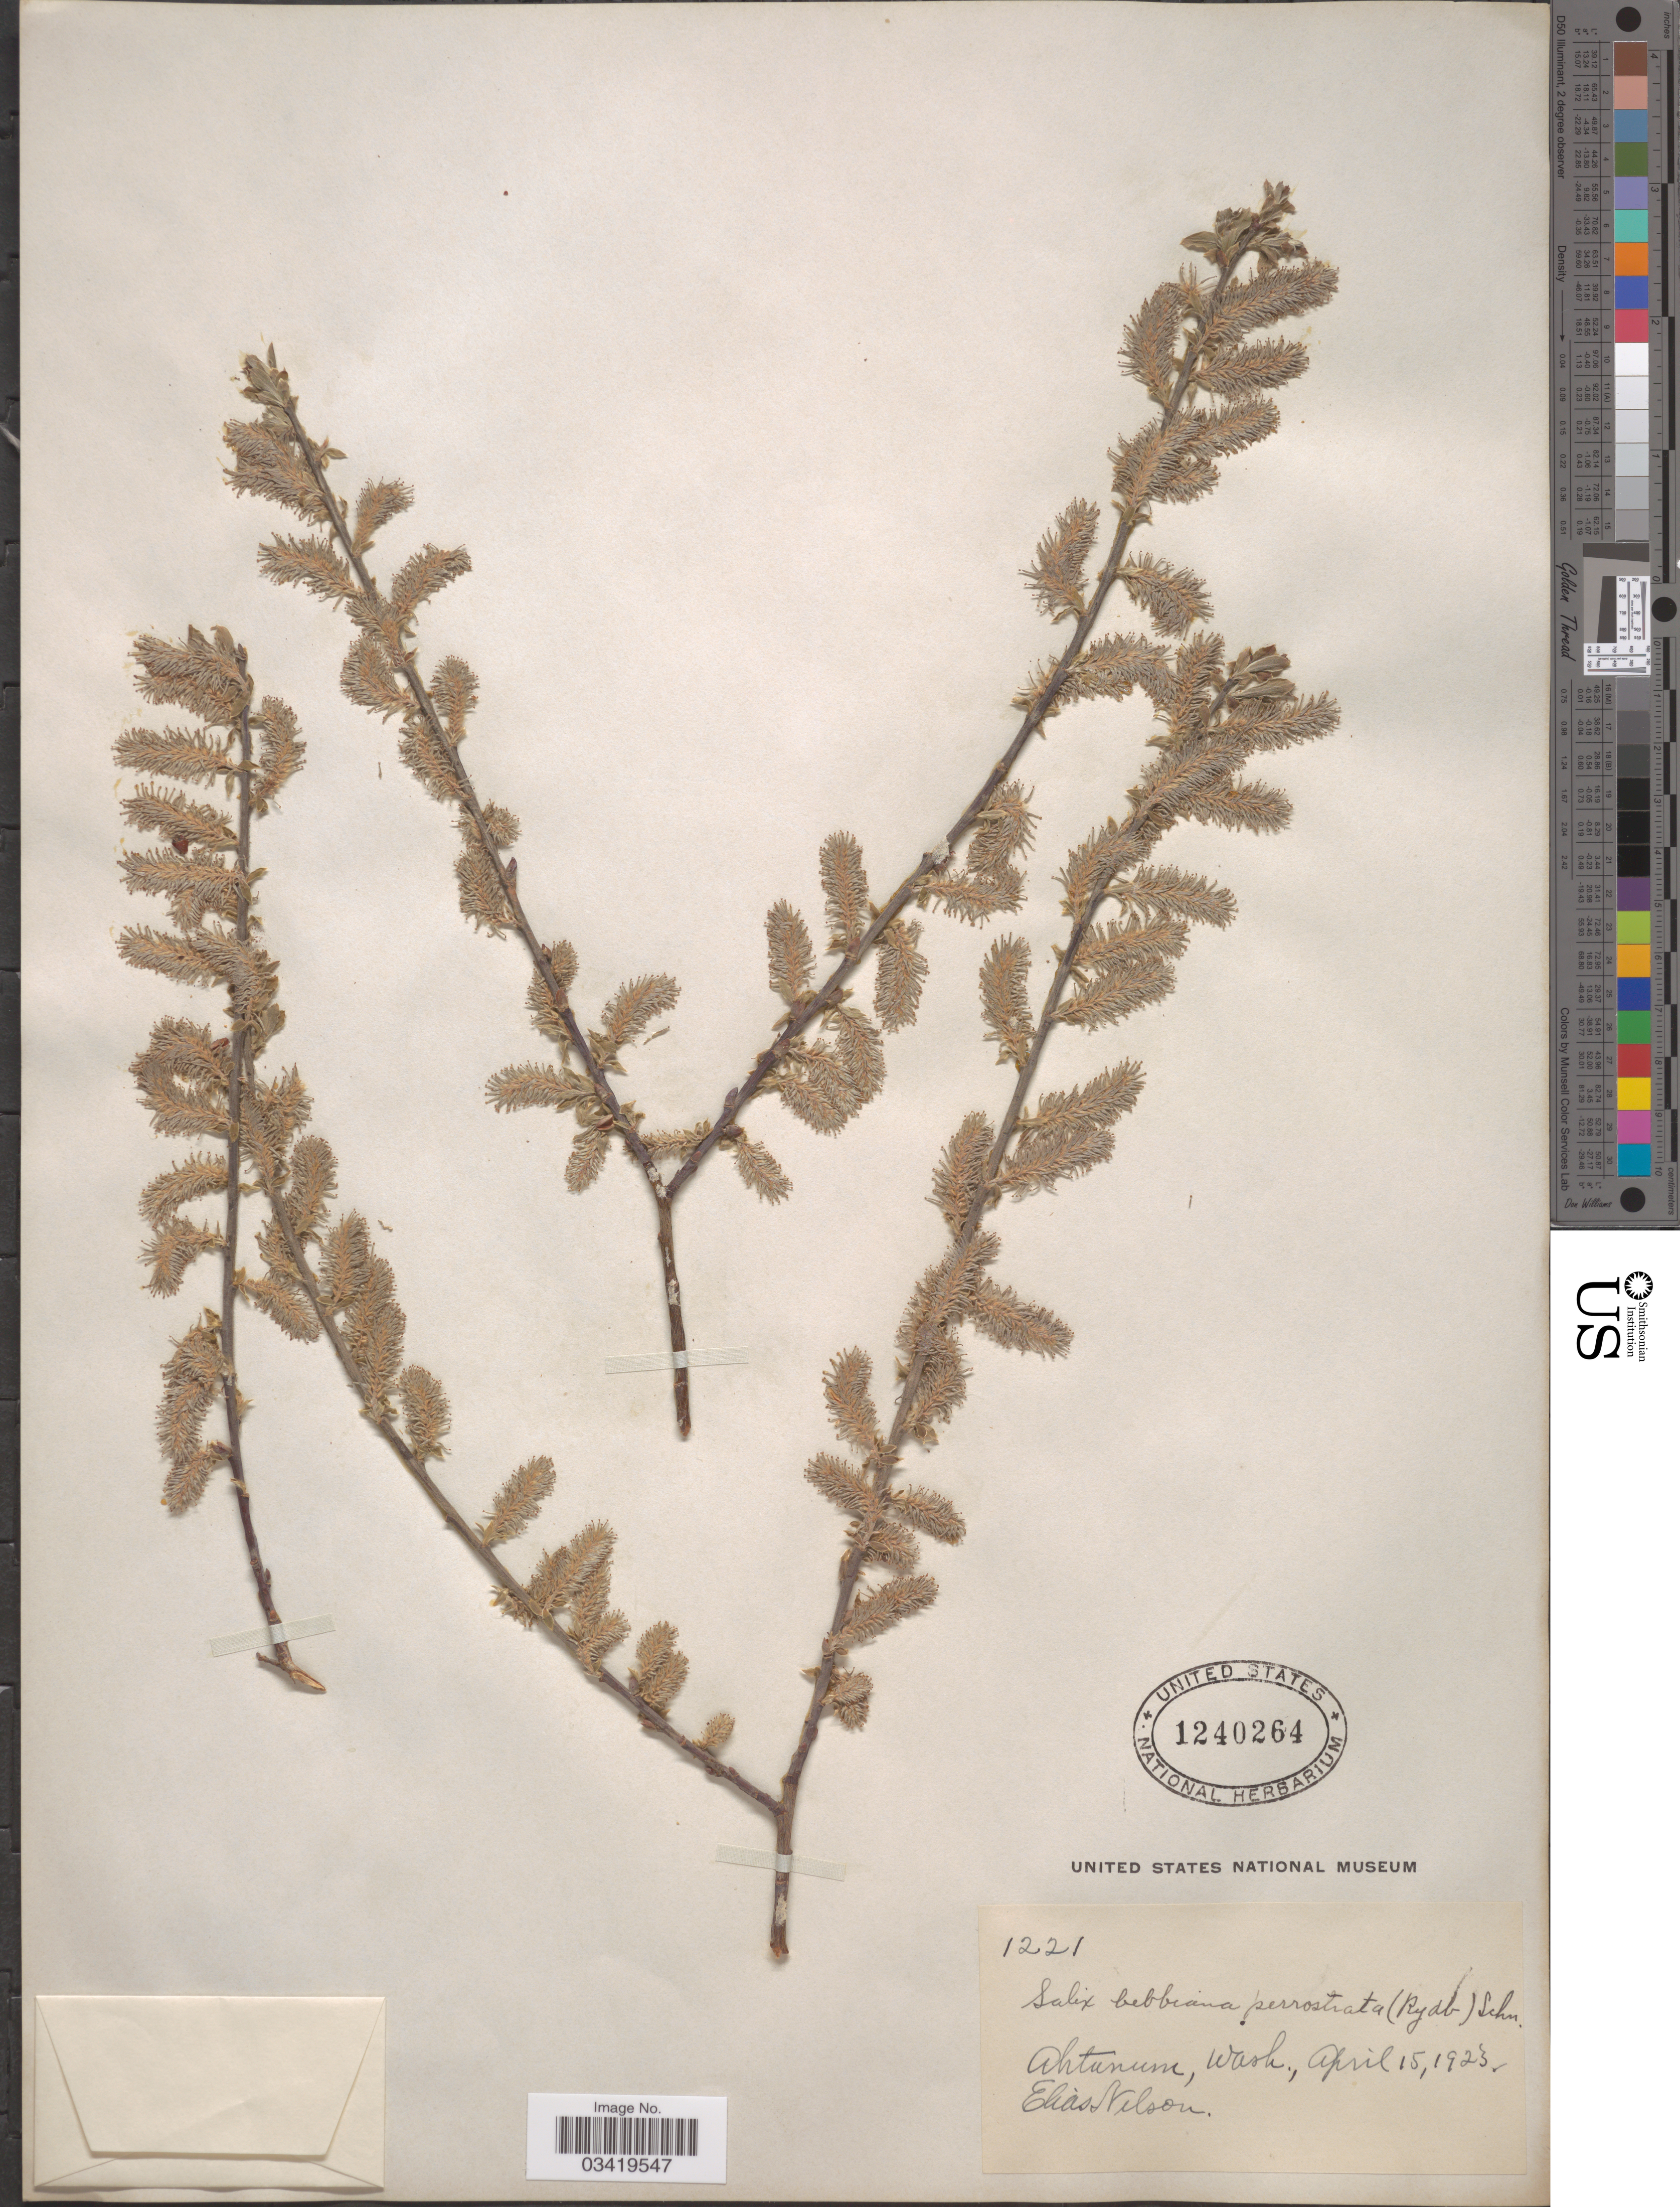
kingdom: Plantae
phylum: Tracheophyta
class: Magnoliopsida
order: Malpighiales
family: Salicaceae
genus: Salix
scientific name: Salix bebbiana var. perrostrata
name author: Sarg.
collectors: E. Nelson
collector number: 1221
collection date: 1923-04-15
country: United States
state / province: Washington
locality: Ahtanum.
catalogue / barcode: US 1240264